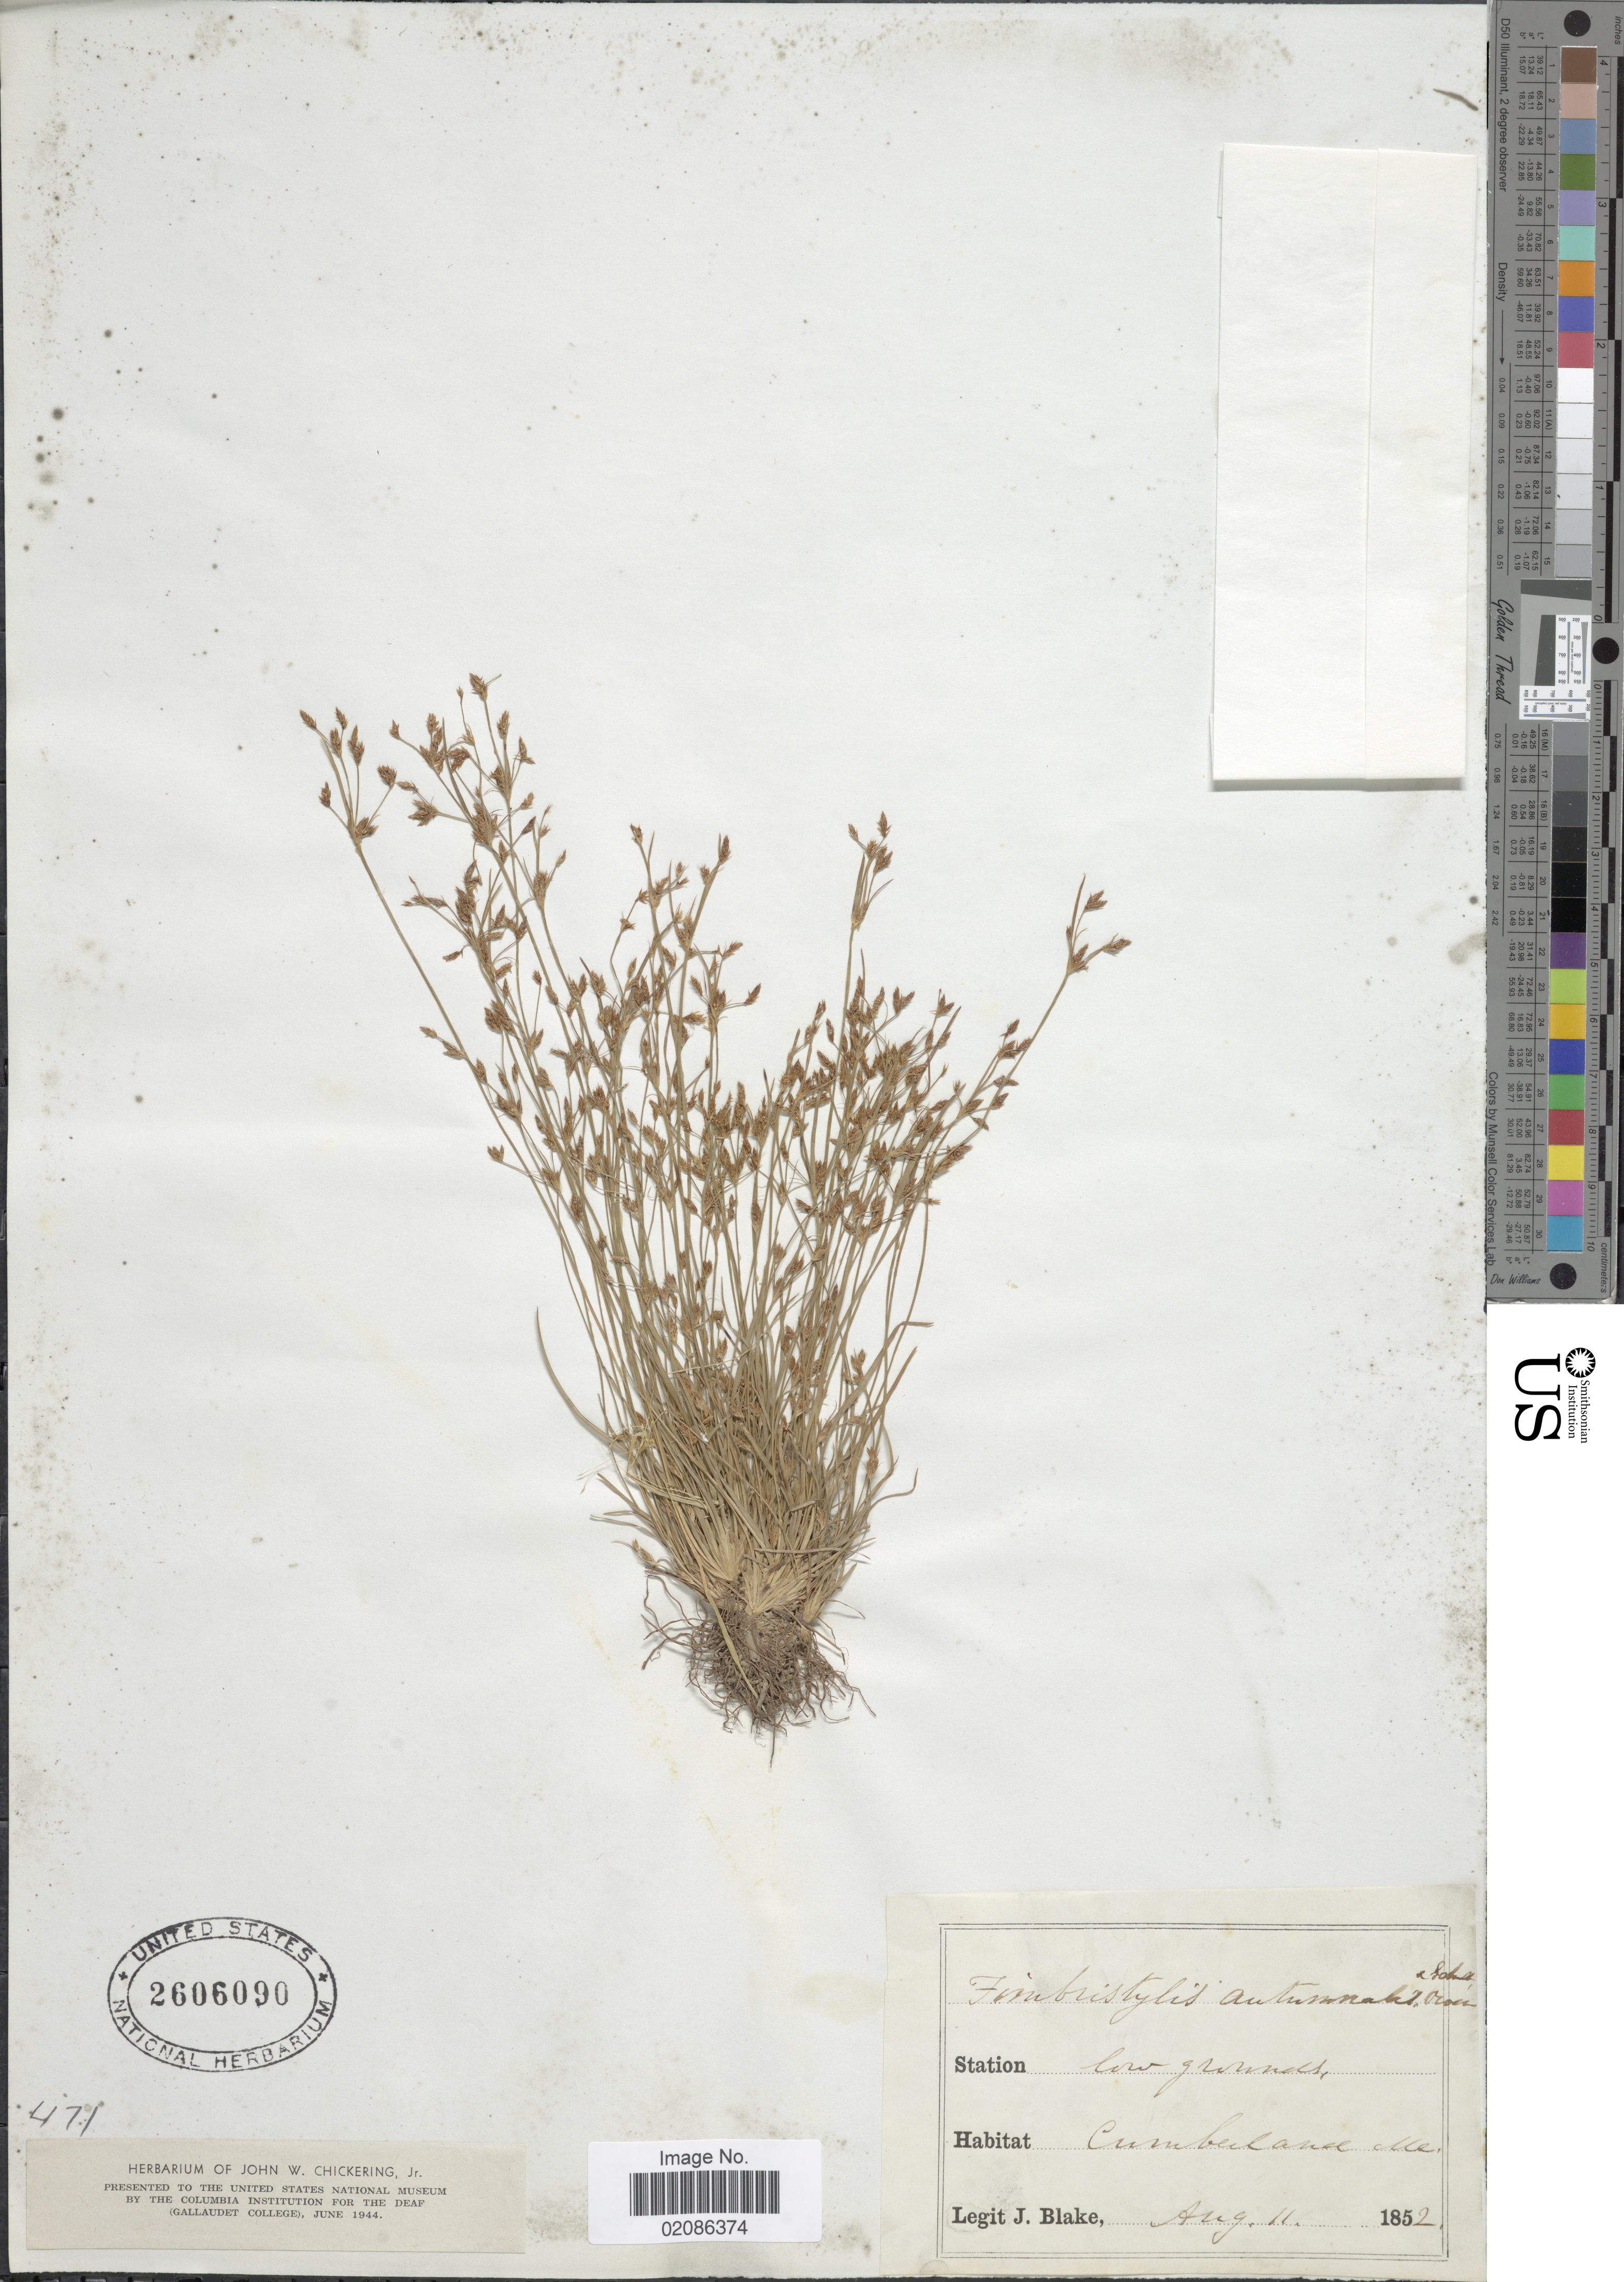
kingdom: Plantae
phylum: Tracheophyta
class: Liliopsida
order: Poales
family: Cyperaceae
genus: Fimbristylis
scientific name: Fimbristylis autumnalis (L.) Roem. & Schult.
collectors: J. Blake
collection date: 1852-08-11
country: United States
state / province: Maine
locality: Low grounds, Cumberland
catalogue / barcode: US 2606090